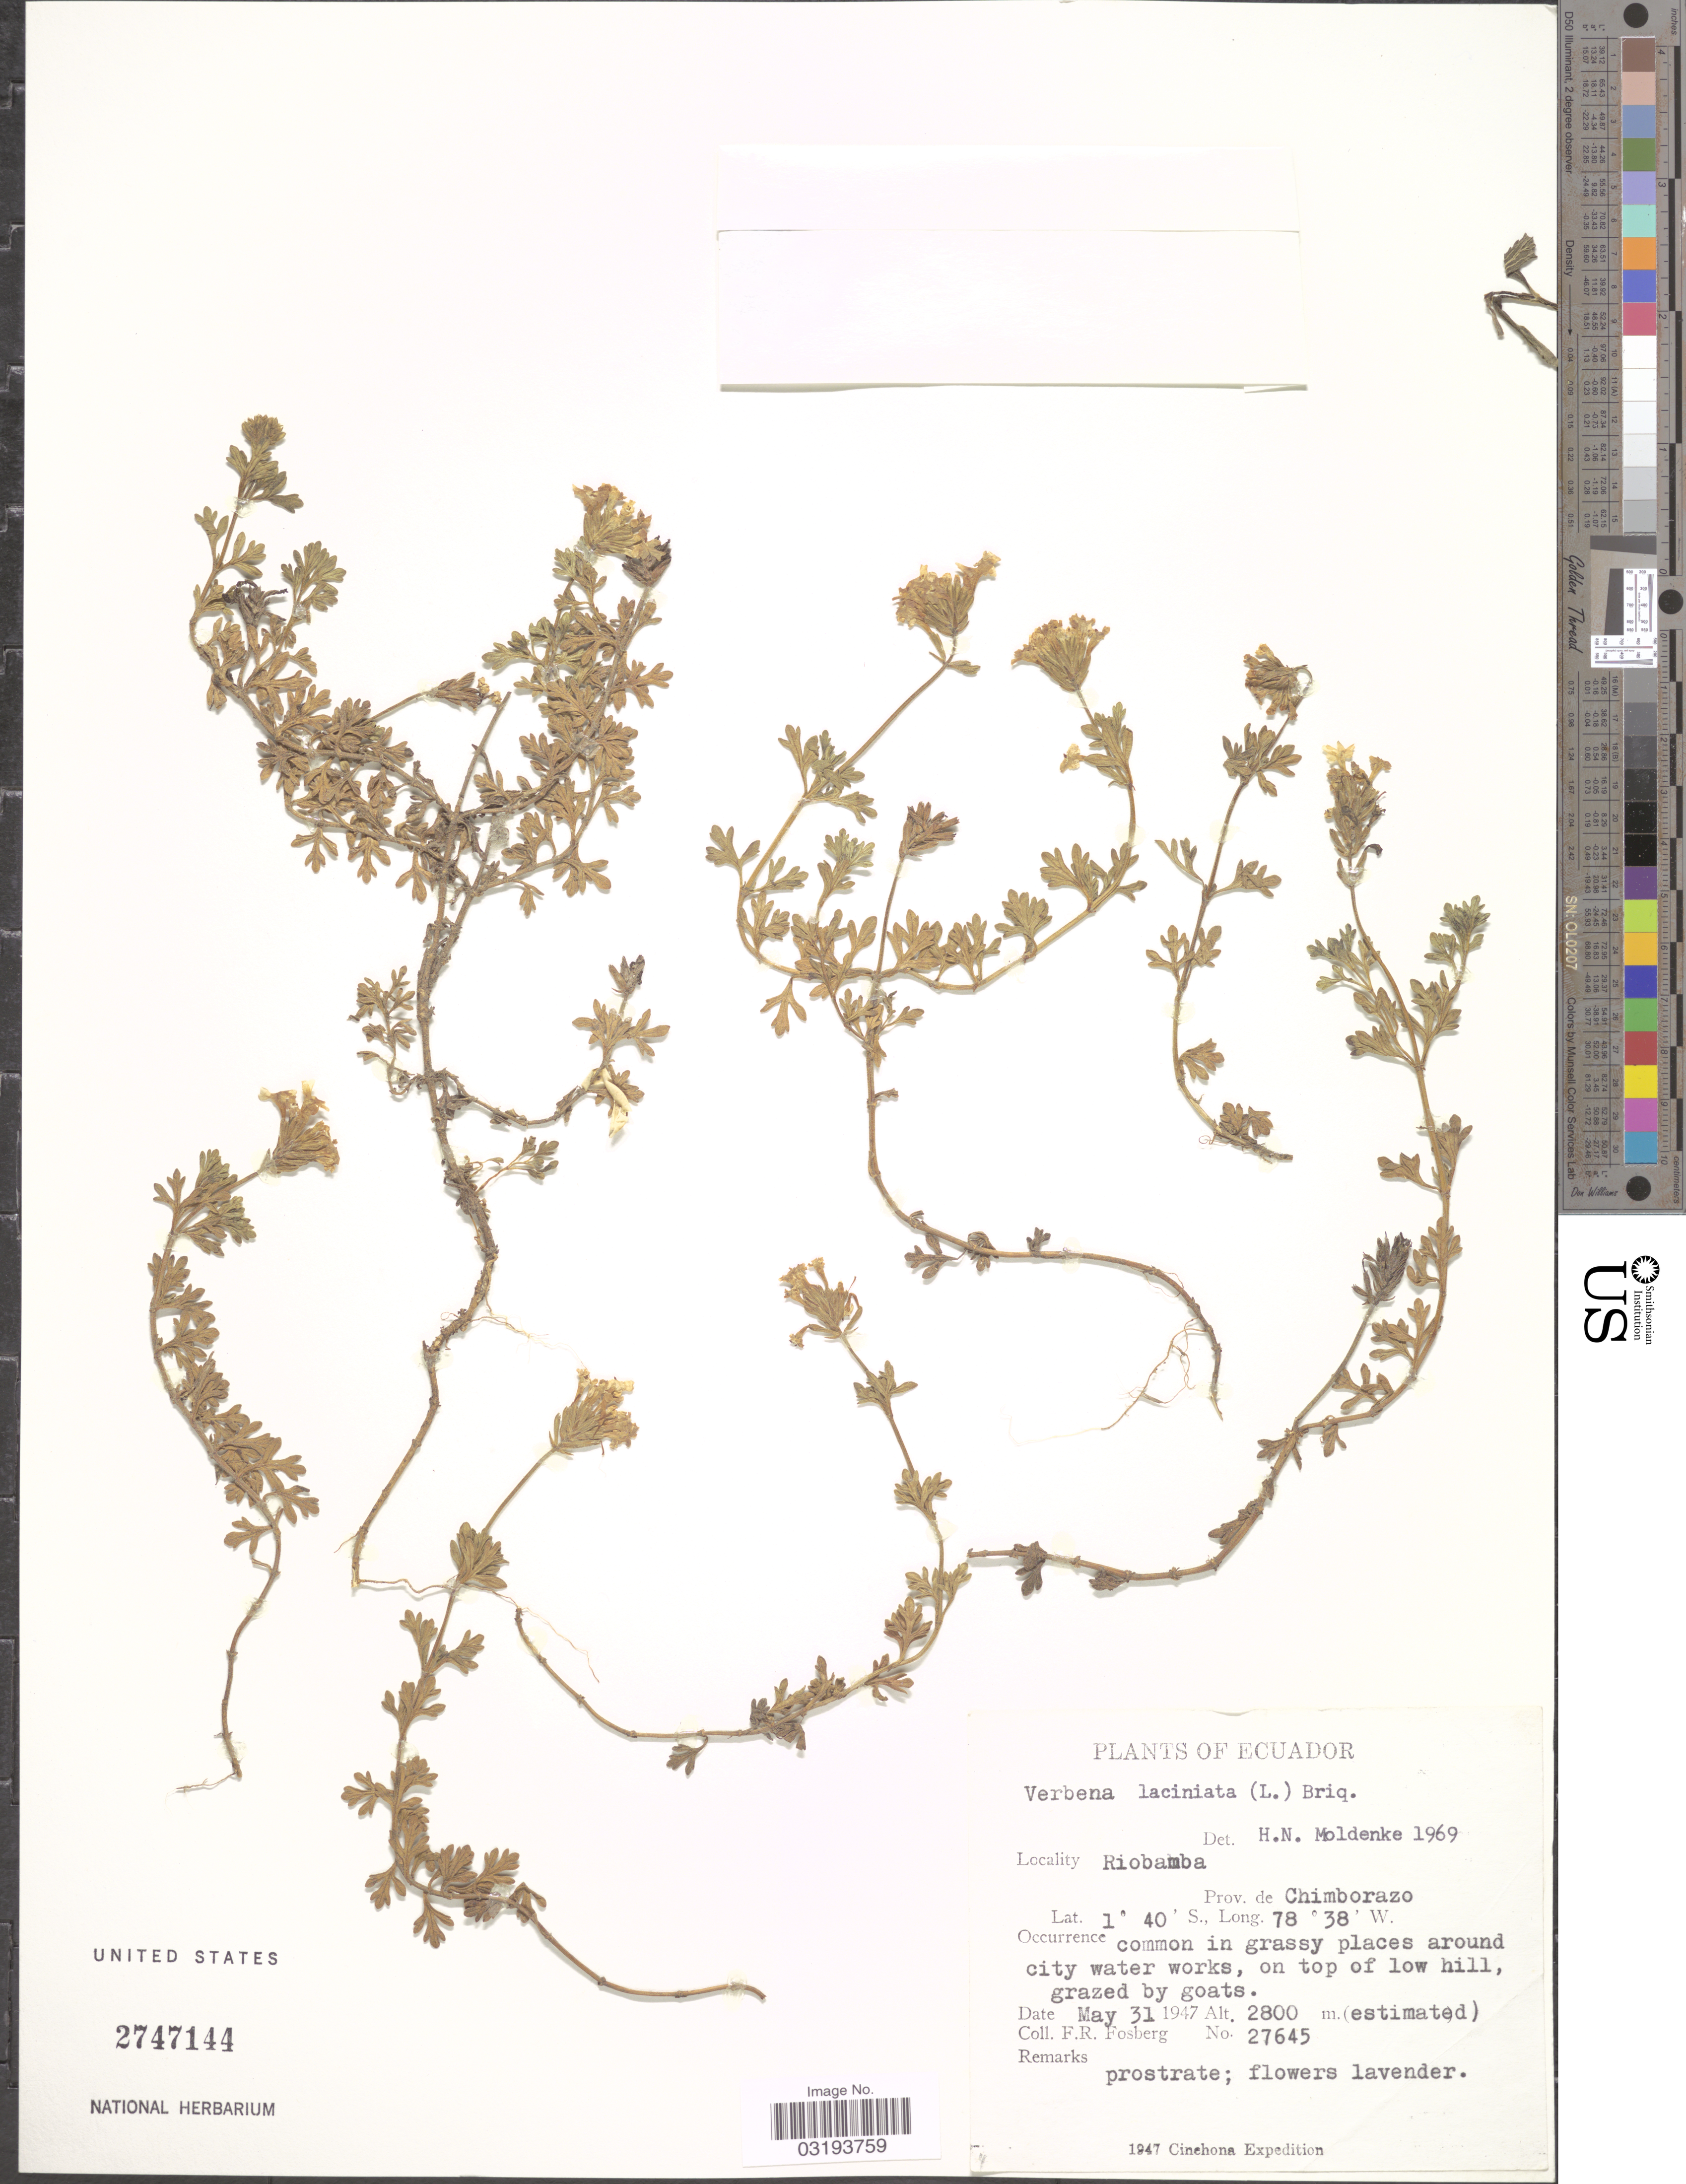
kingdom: Plantae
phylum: Tracheophyta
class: Magnoliopsida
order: Lamiales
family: Verbenaceae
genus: Verbena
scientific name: Verbena laciniata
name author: (L.) Briq.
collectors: F. R. Fosberg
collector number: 27645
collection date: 1947-05-31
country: Ecuador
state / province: Chimborazo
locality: Riobamba.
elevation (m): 2800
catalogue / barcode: US 2747144